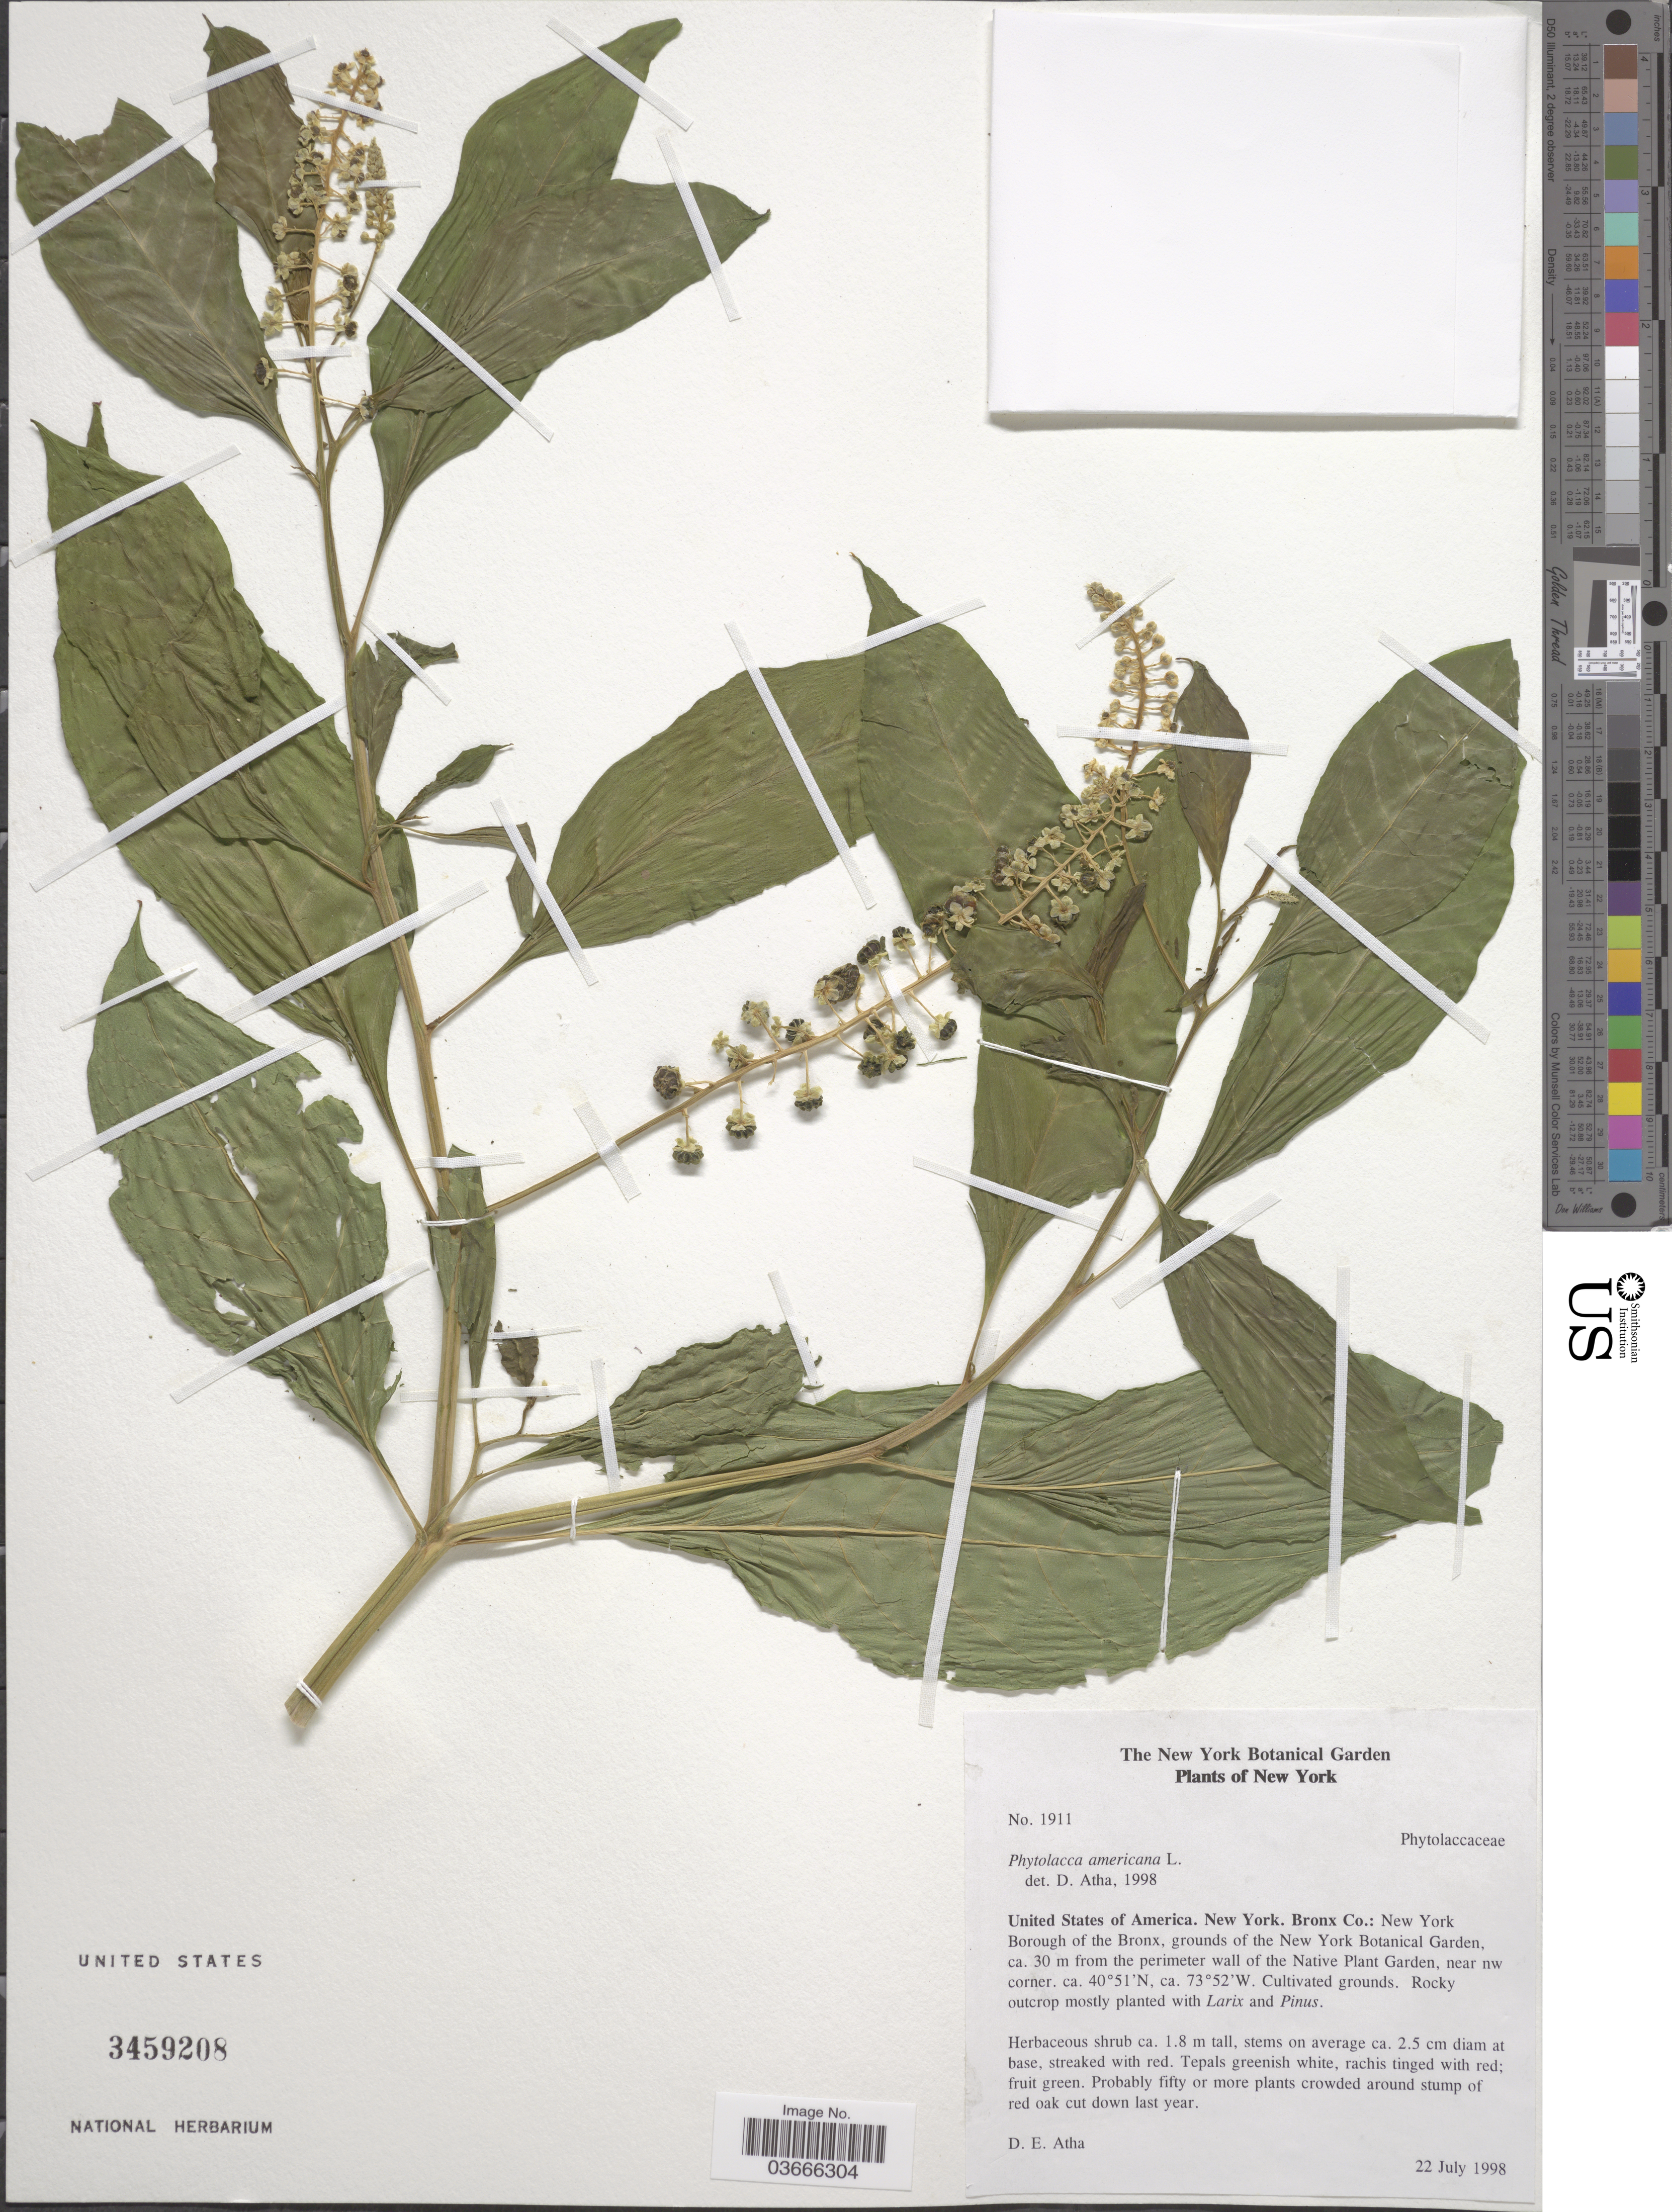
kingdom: Plantae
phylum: Tracheophyta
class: Magnoliopsida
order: Caryophyllales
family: Phytolaccaceae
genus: Phytolacca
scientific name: Phytolacca americana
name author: L.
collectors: D. Atha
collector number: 1911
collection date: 1998-07-22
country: United States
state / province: New York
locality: Bronx Co.: New York Borough of the Bronx, ground of the New York Botanical Garden, ca. 30 m from the perimeter wall of the Native Plant Garden, near nw corner.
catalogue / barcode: US 3459208